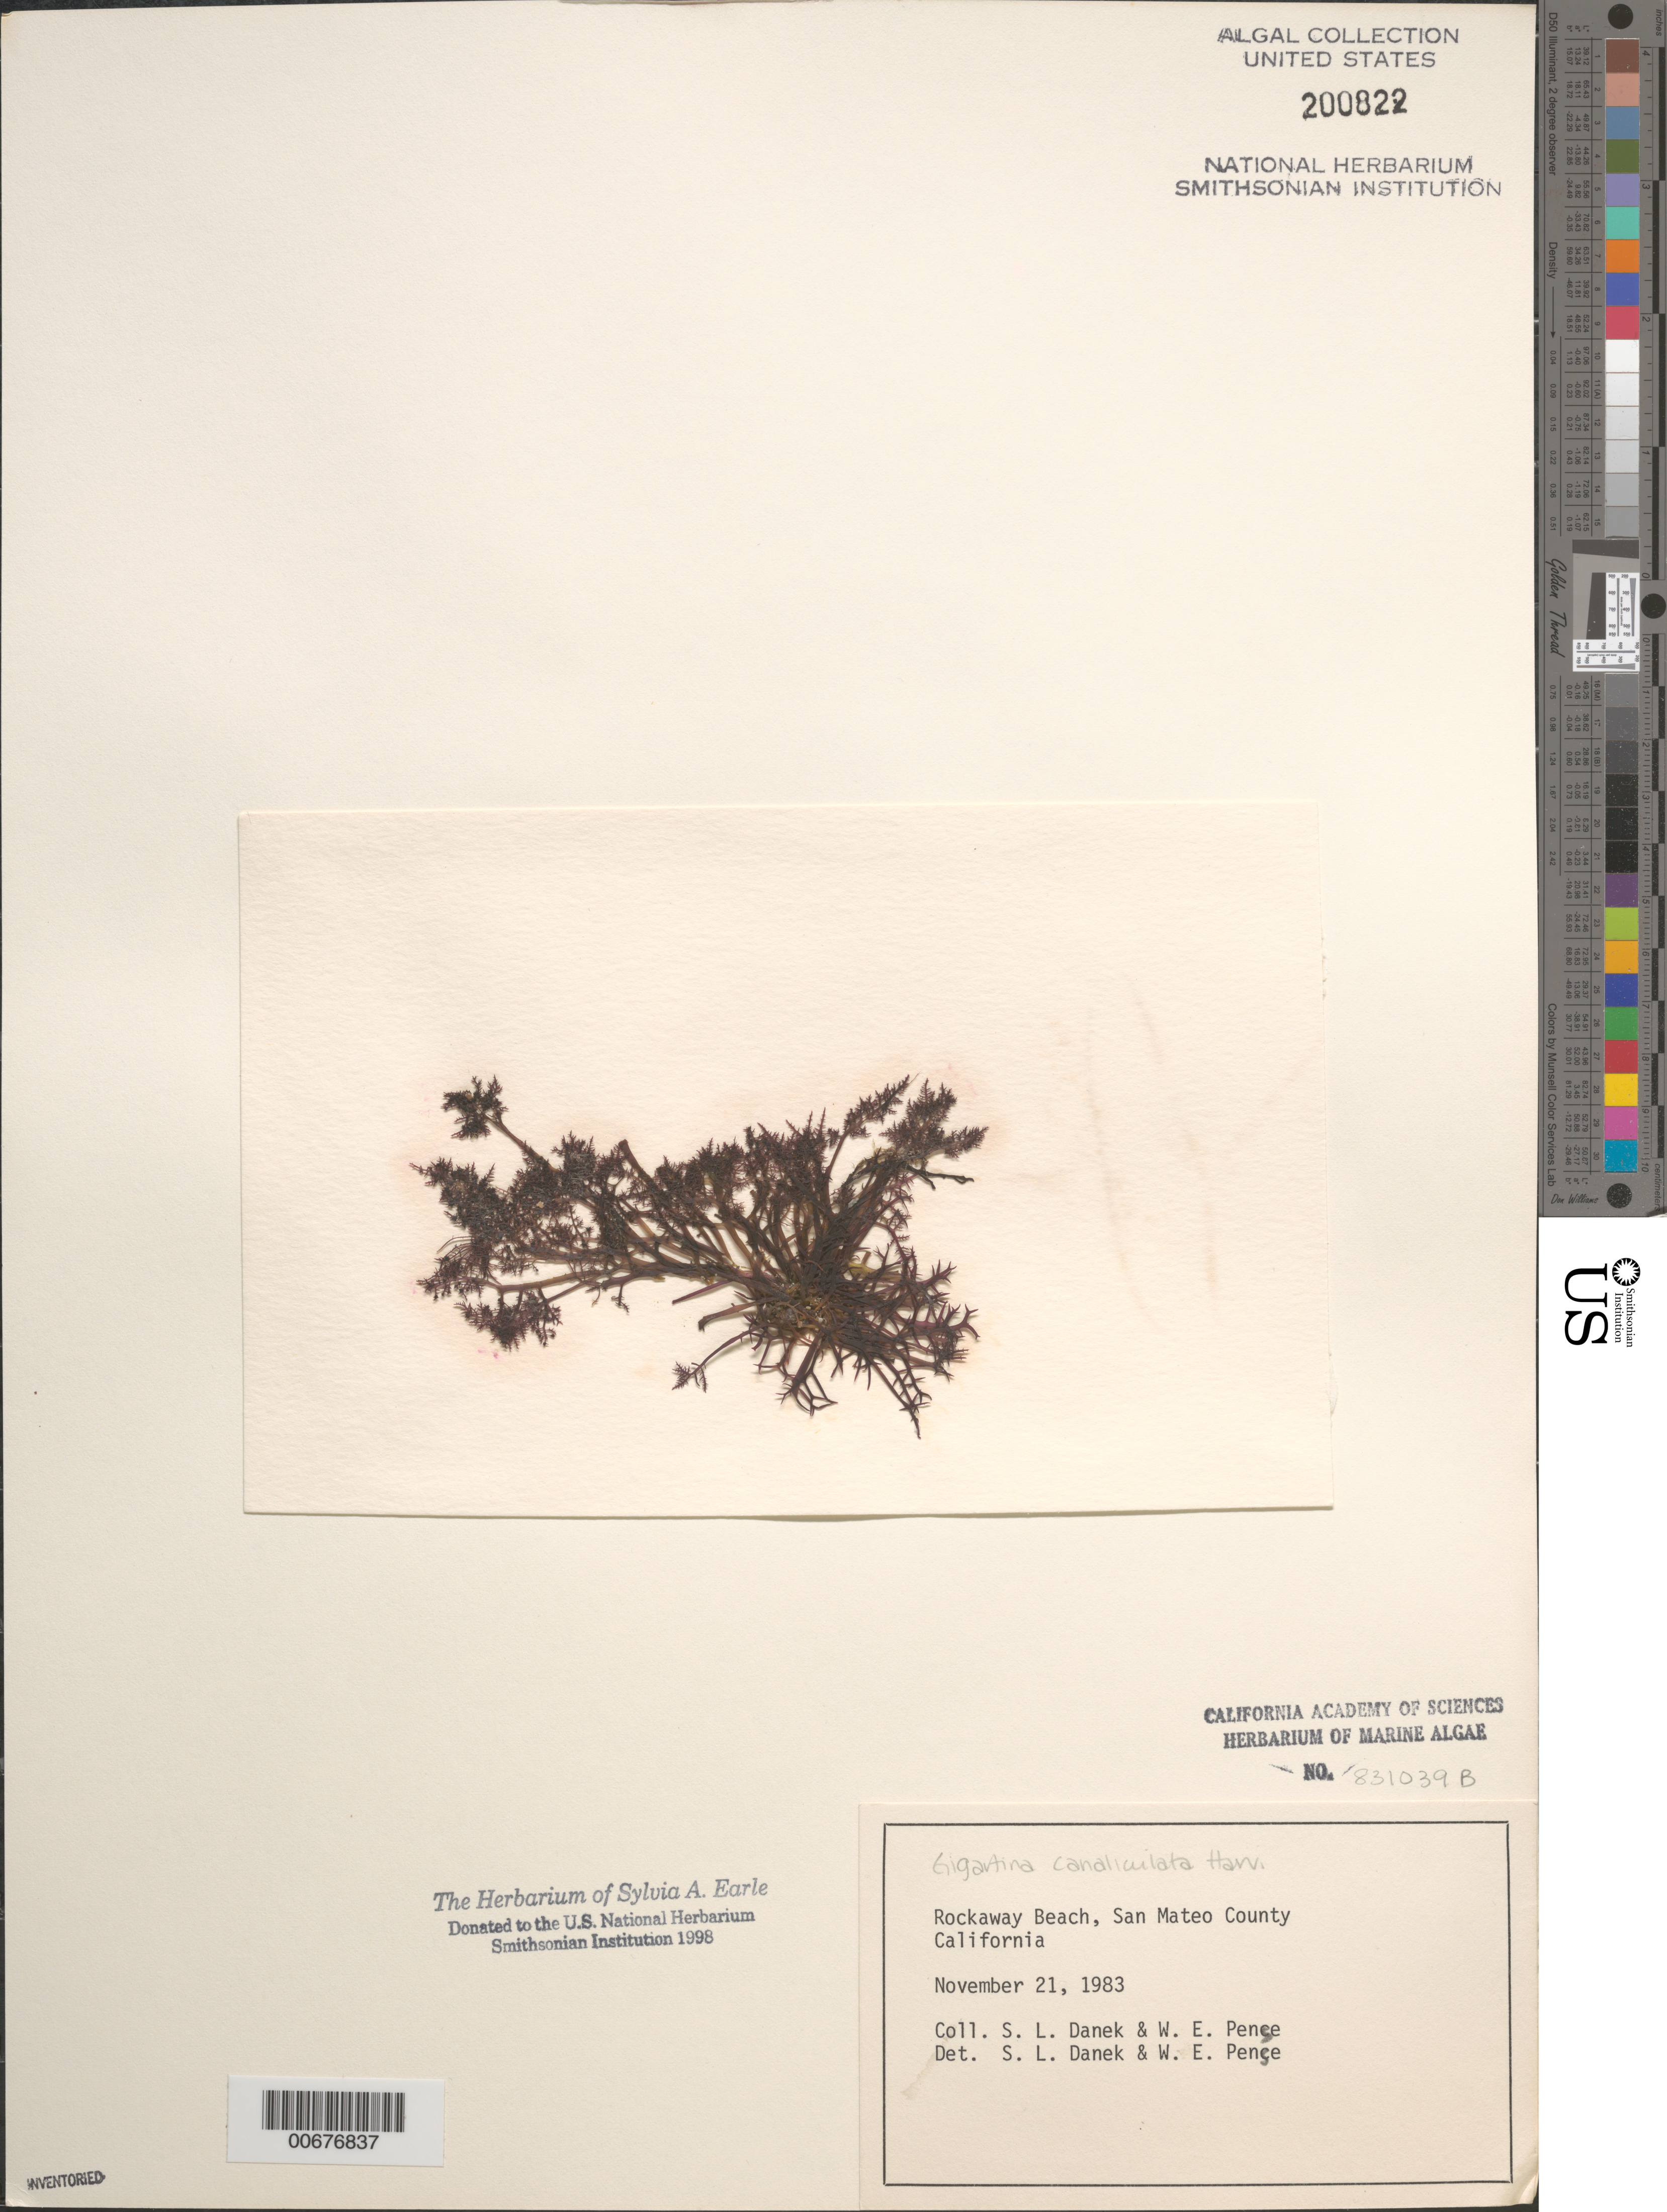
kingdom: Plantae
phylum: Rhodophyta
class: Florideophyceae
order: Gigartinales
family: Gigartinaceae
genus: Chondracanthus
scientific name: Chondracanthus canaliculatus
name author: (Harv.) Guiry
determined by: Algae name updating Project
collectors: S. Danek & W. Pense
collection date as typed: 21 Nov 1983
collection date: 1983-11-21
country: United States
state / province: California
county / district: San Mateo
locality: Rockaway Beach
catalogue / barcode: US 200822